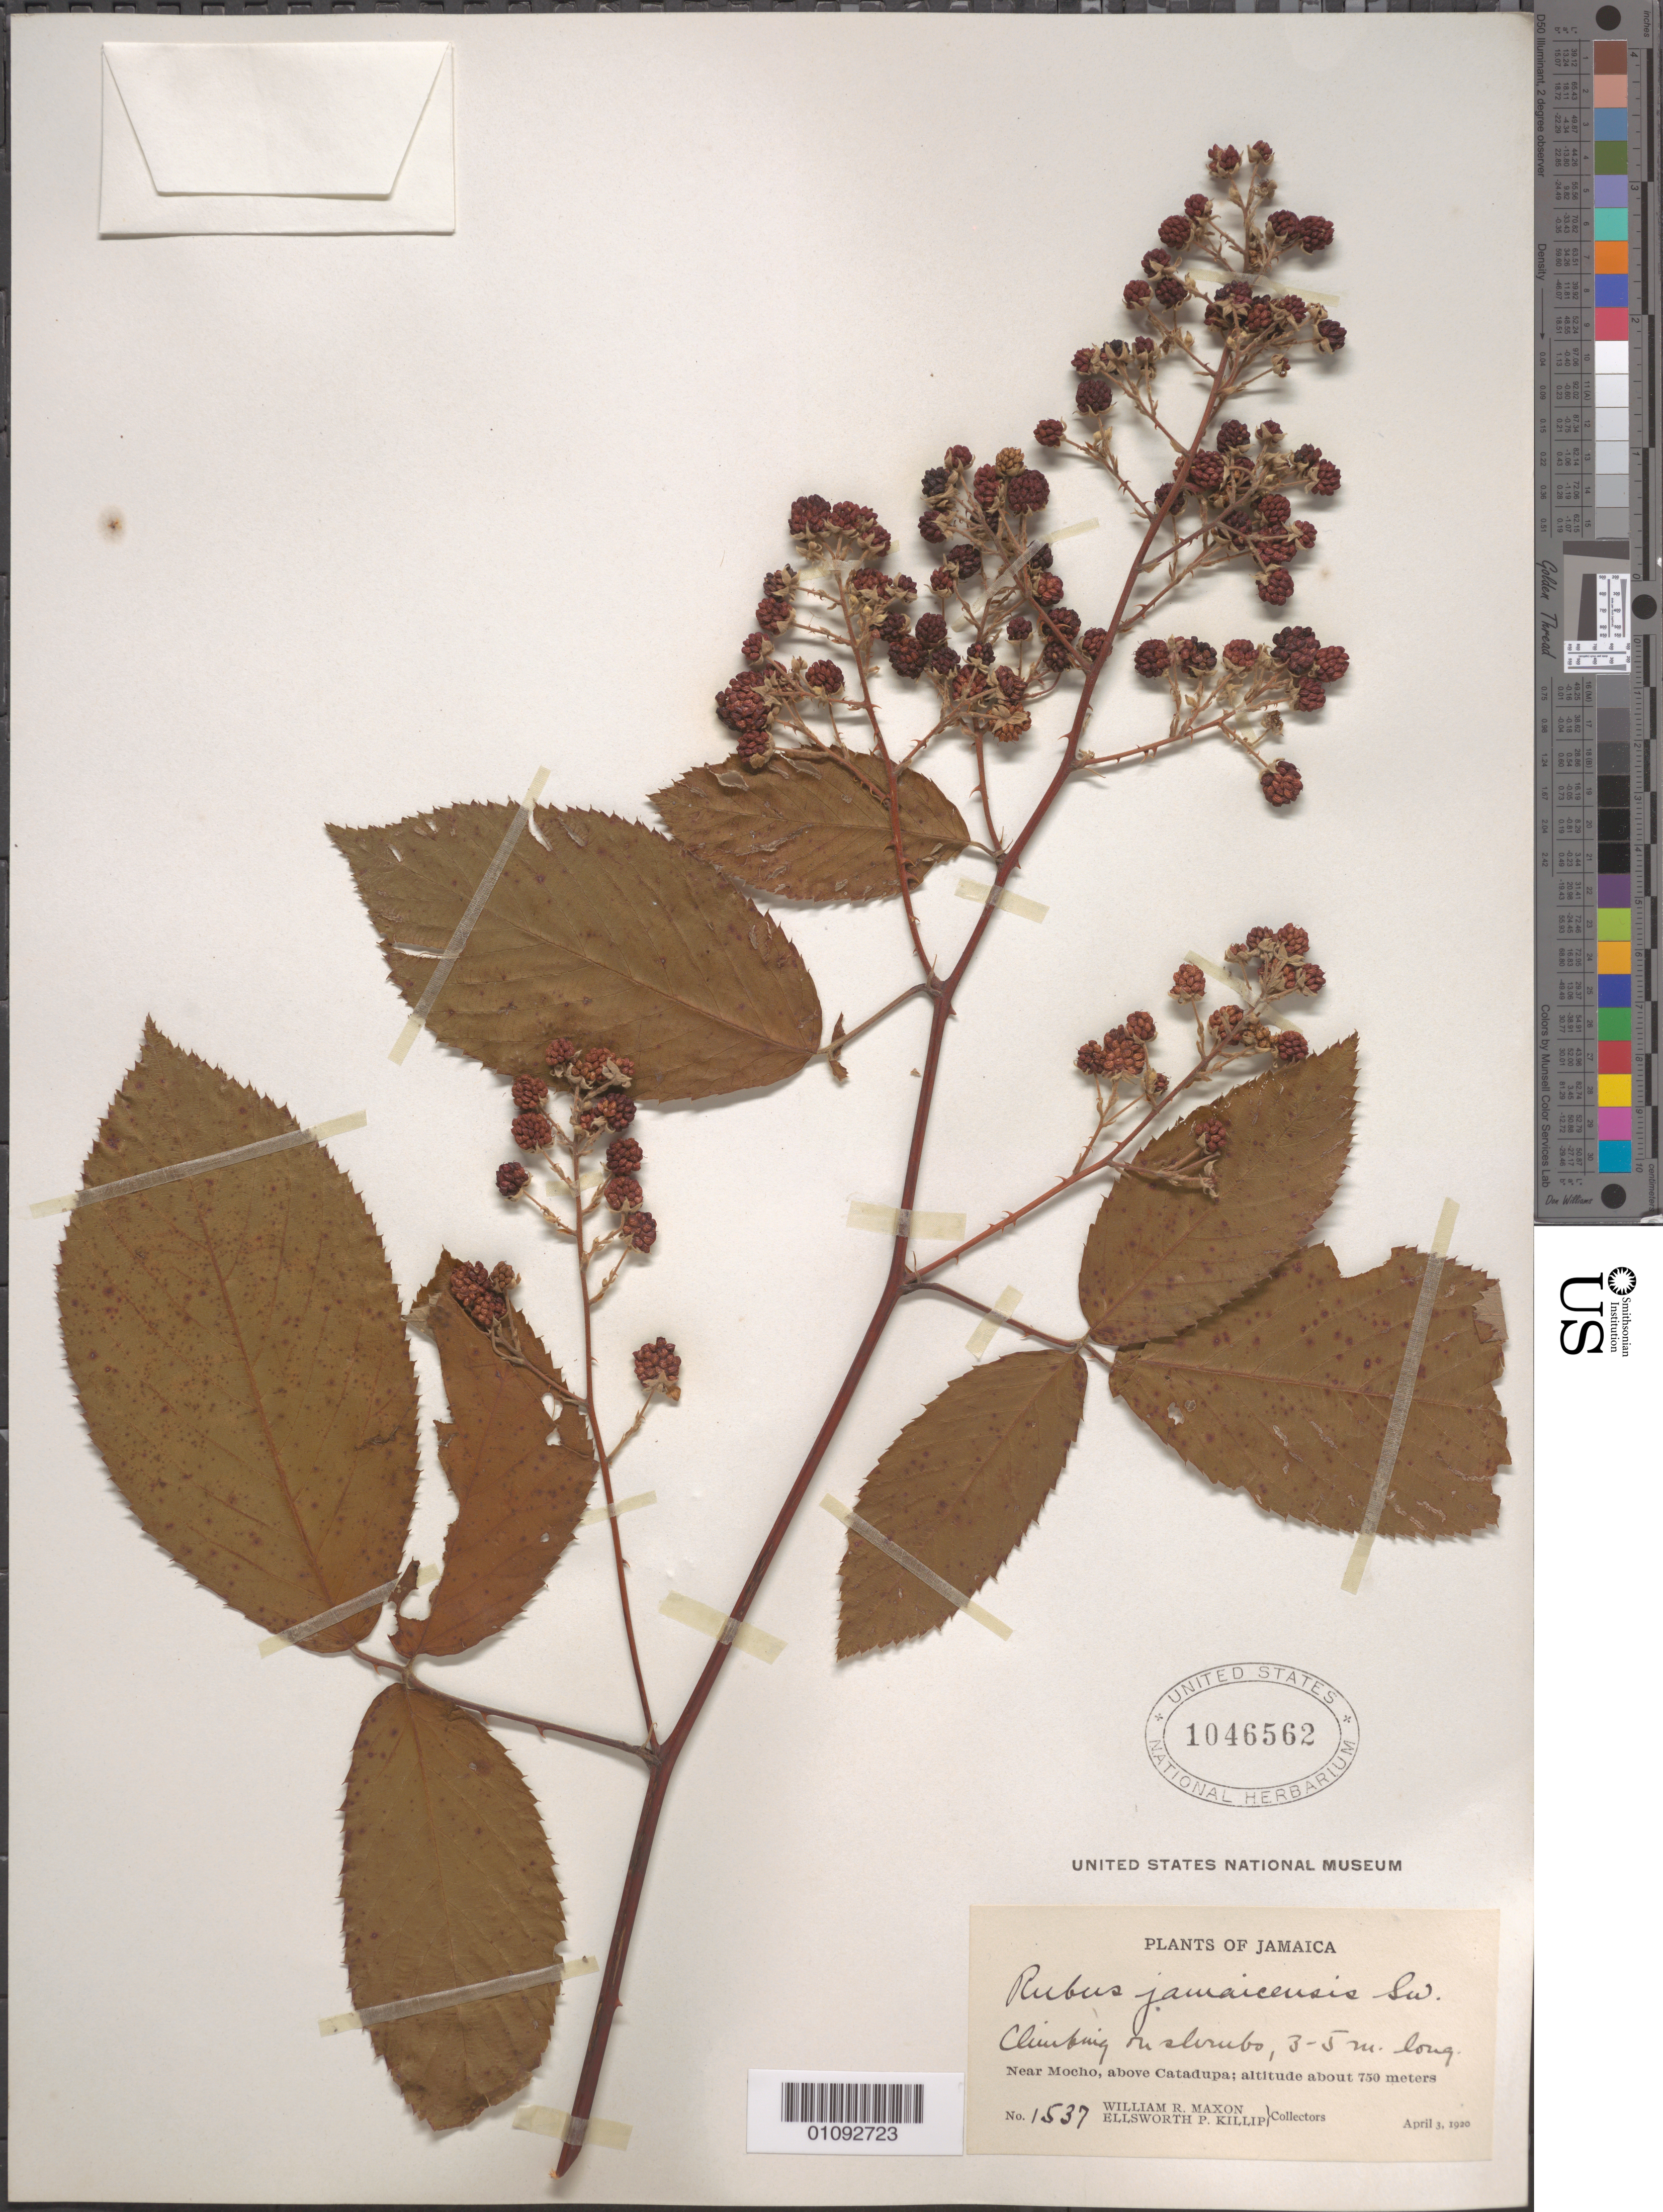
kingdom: Plantae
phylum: Tracheophyta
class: Magnoliopsida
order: Rosales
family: Rosaceae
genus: Rubus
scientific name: Rubus jamaicensis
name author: L.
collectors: W. R. Maxon & E. P. Killip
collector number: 1537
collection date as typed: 03 Apr 1920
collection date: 1920-04-03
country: Jamaica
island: Jamaica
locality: Near Mocho, above Catadupa.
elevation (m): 750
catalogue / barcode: US 1046562